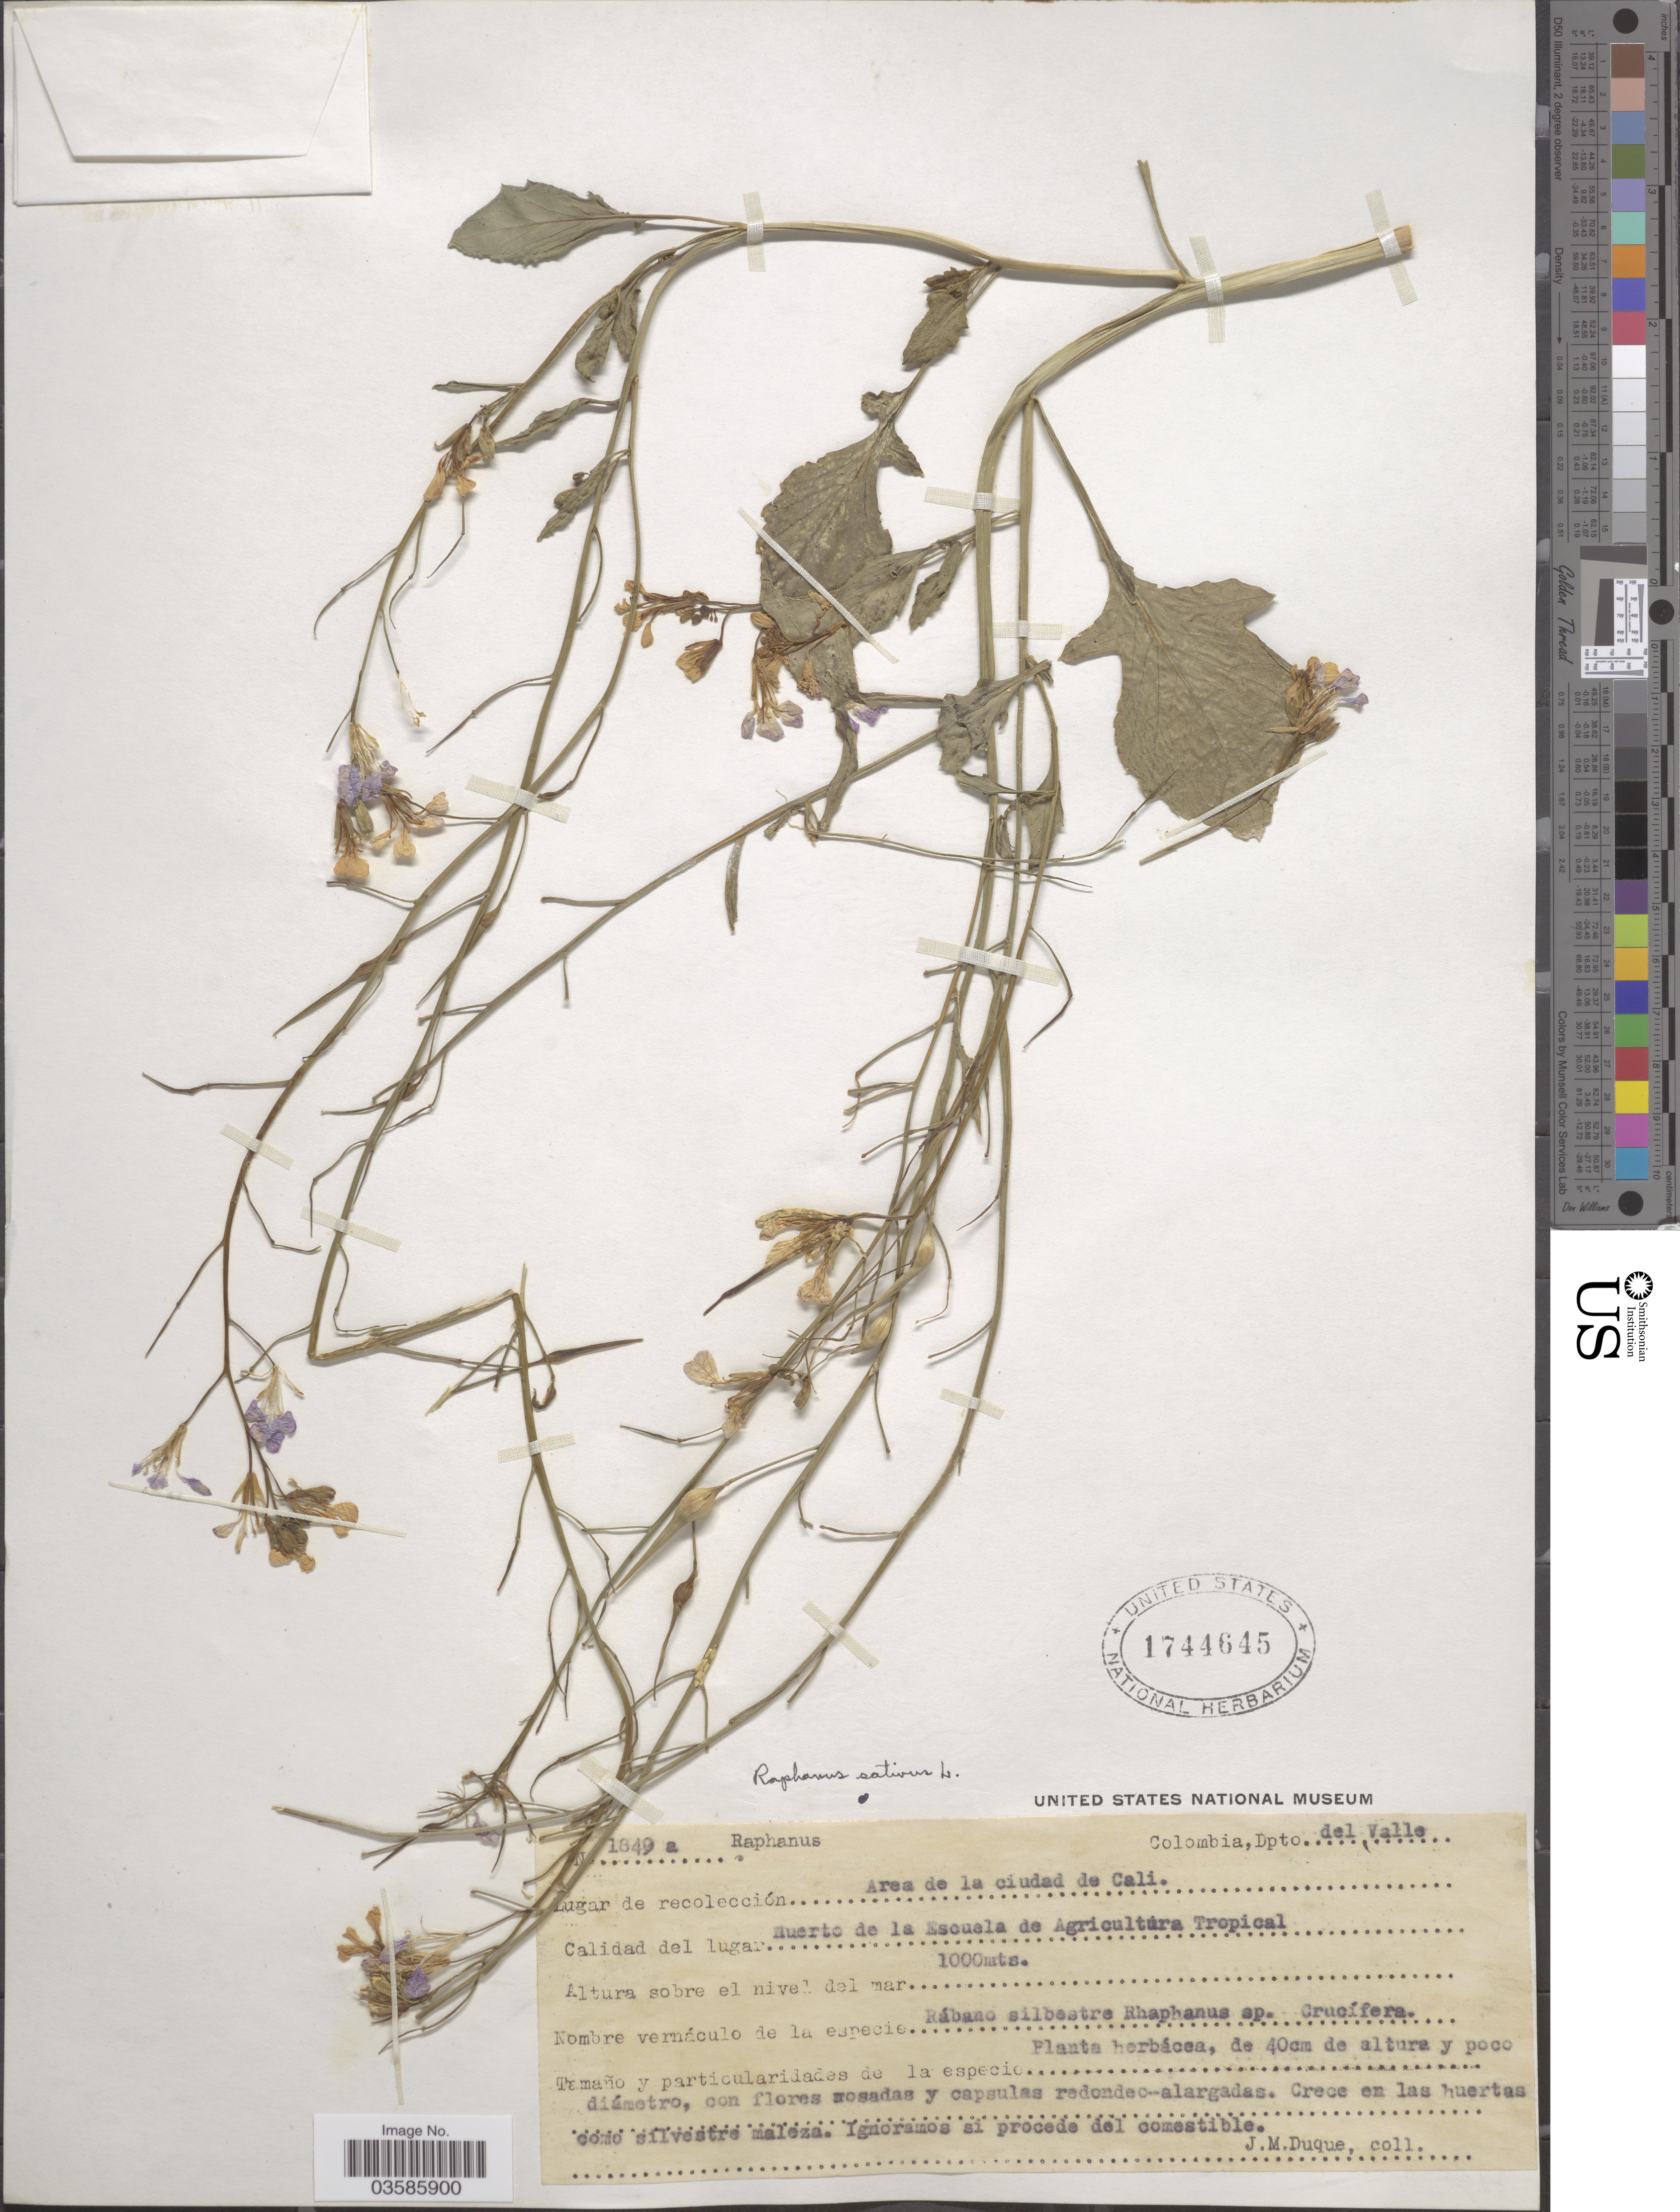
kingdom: Plantae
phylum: Tracheophyta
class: Magnoliopsida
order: Brassicales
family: Brassicaceae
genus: Raphanus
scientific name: Raphanus sativus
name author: L.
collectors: J. Duque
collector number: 1849a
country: Colombia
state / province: Valle del Cauca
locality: Dpto. del Valle. Area de la ciudad de Cali.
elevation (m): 1000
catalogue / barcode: US 1744645